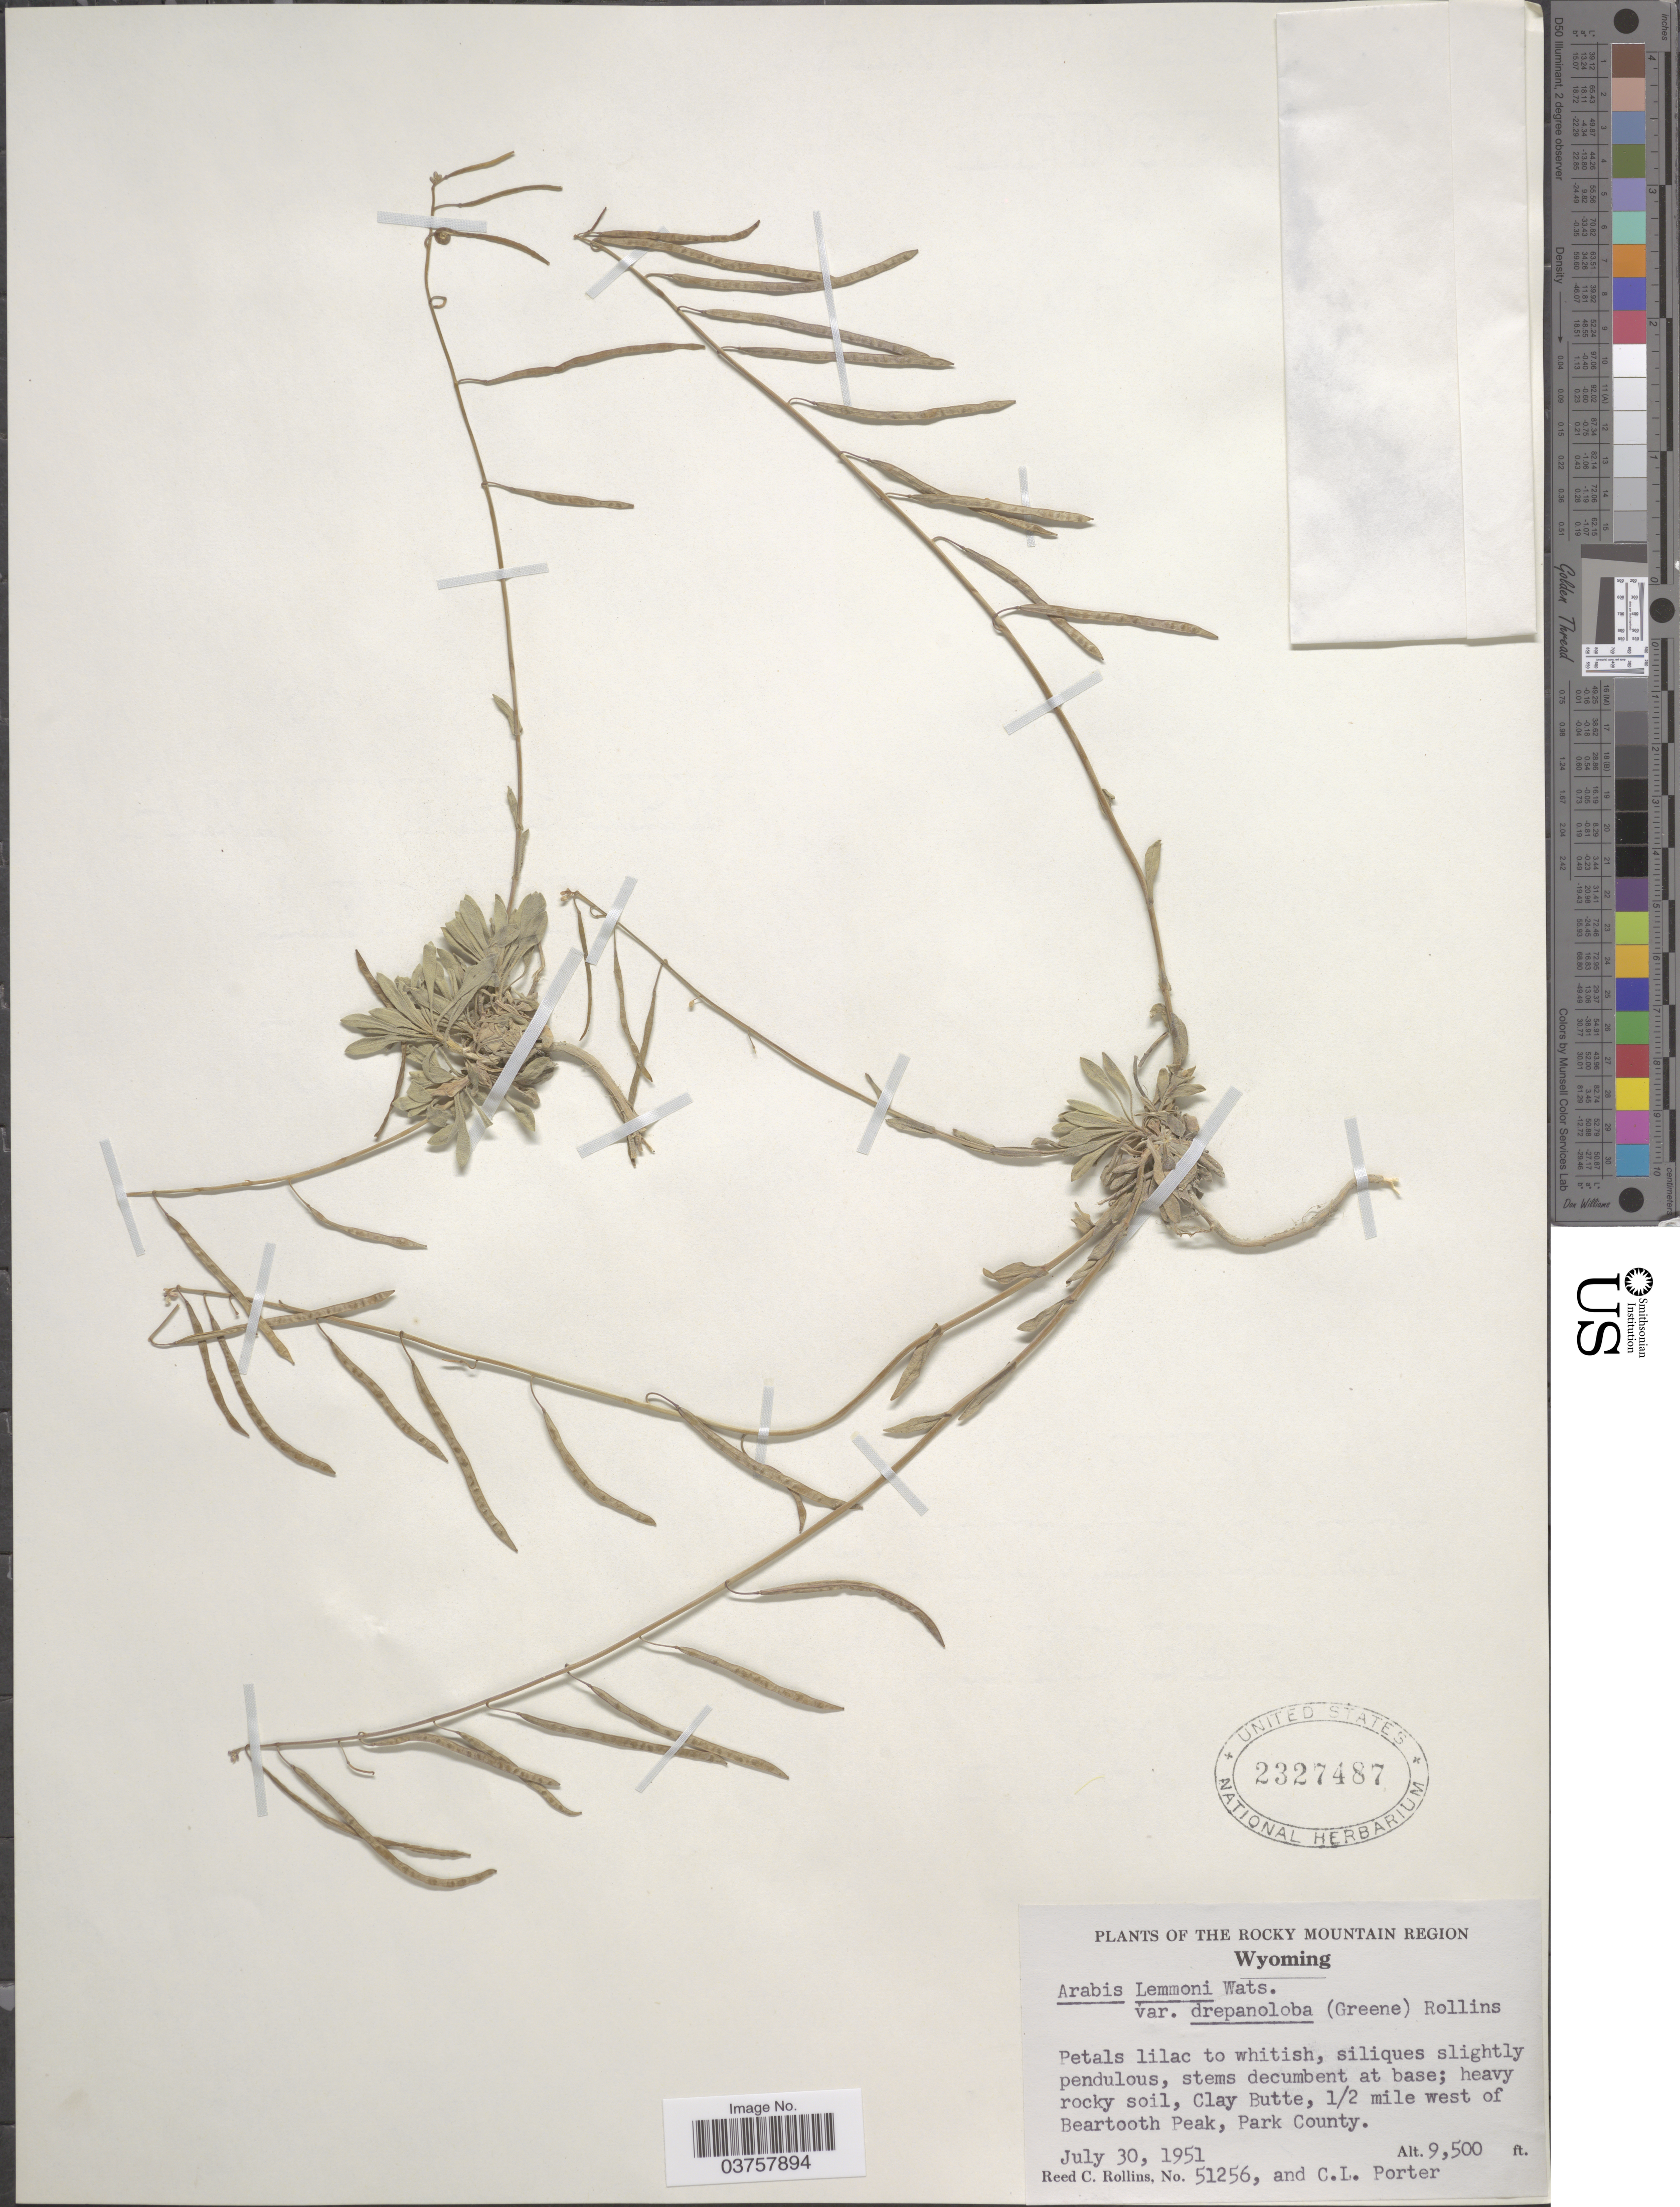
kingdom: Plantae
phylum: Tracheophyta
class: Magnoliopsida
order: Brassicales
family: Brassicaceae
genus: Arabis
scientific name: Arabis lemmonii var. depauperata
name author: (A. Nelson & P.B. Kenn.) Rollins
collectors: R. C. Rollins & C. L. Porter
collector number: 51256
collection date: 1951-07-30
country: United States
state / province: Wyoming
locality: The Rocky Mountain Region. Clay Butte, ½ mile west of Beartooth Peak, Park County.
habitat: heavy rock soil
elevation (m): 2896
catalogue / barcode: US 2327487